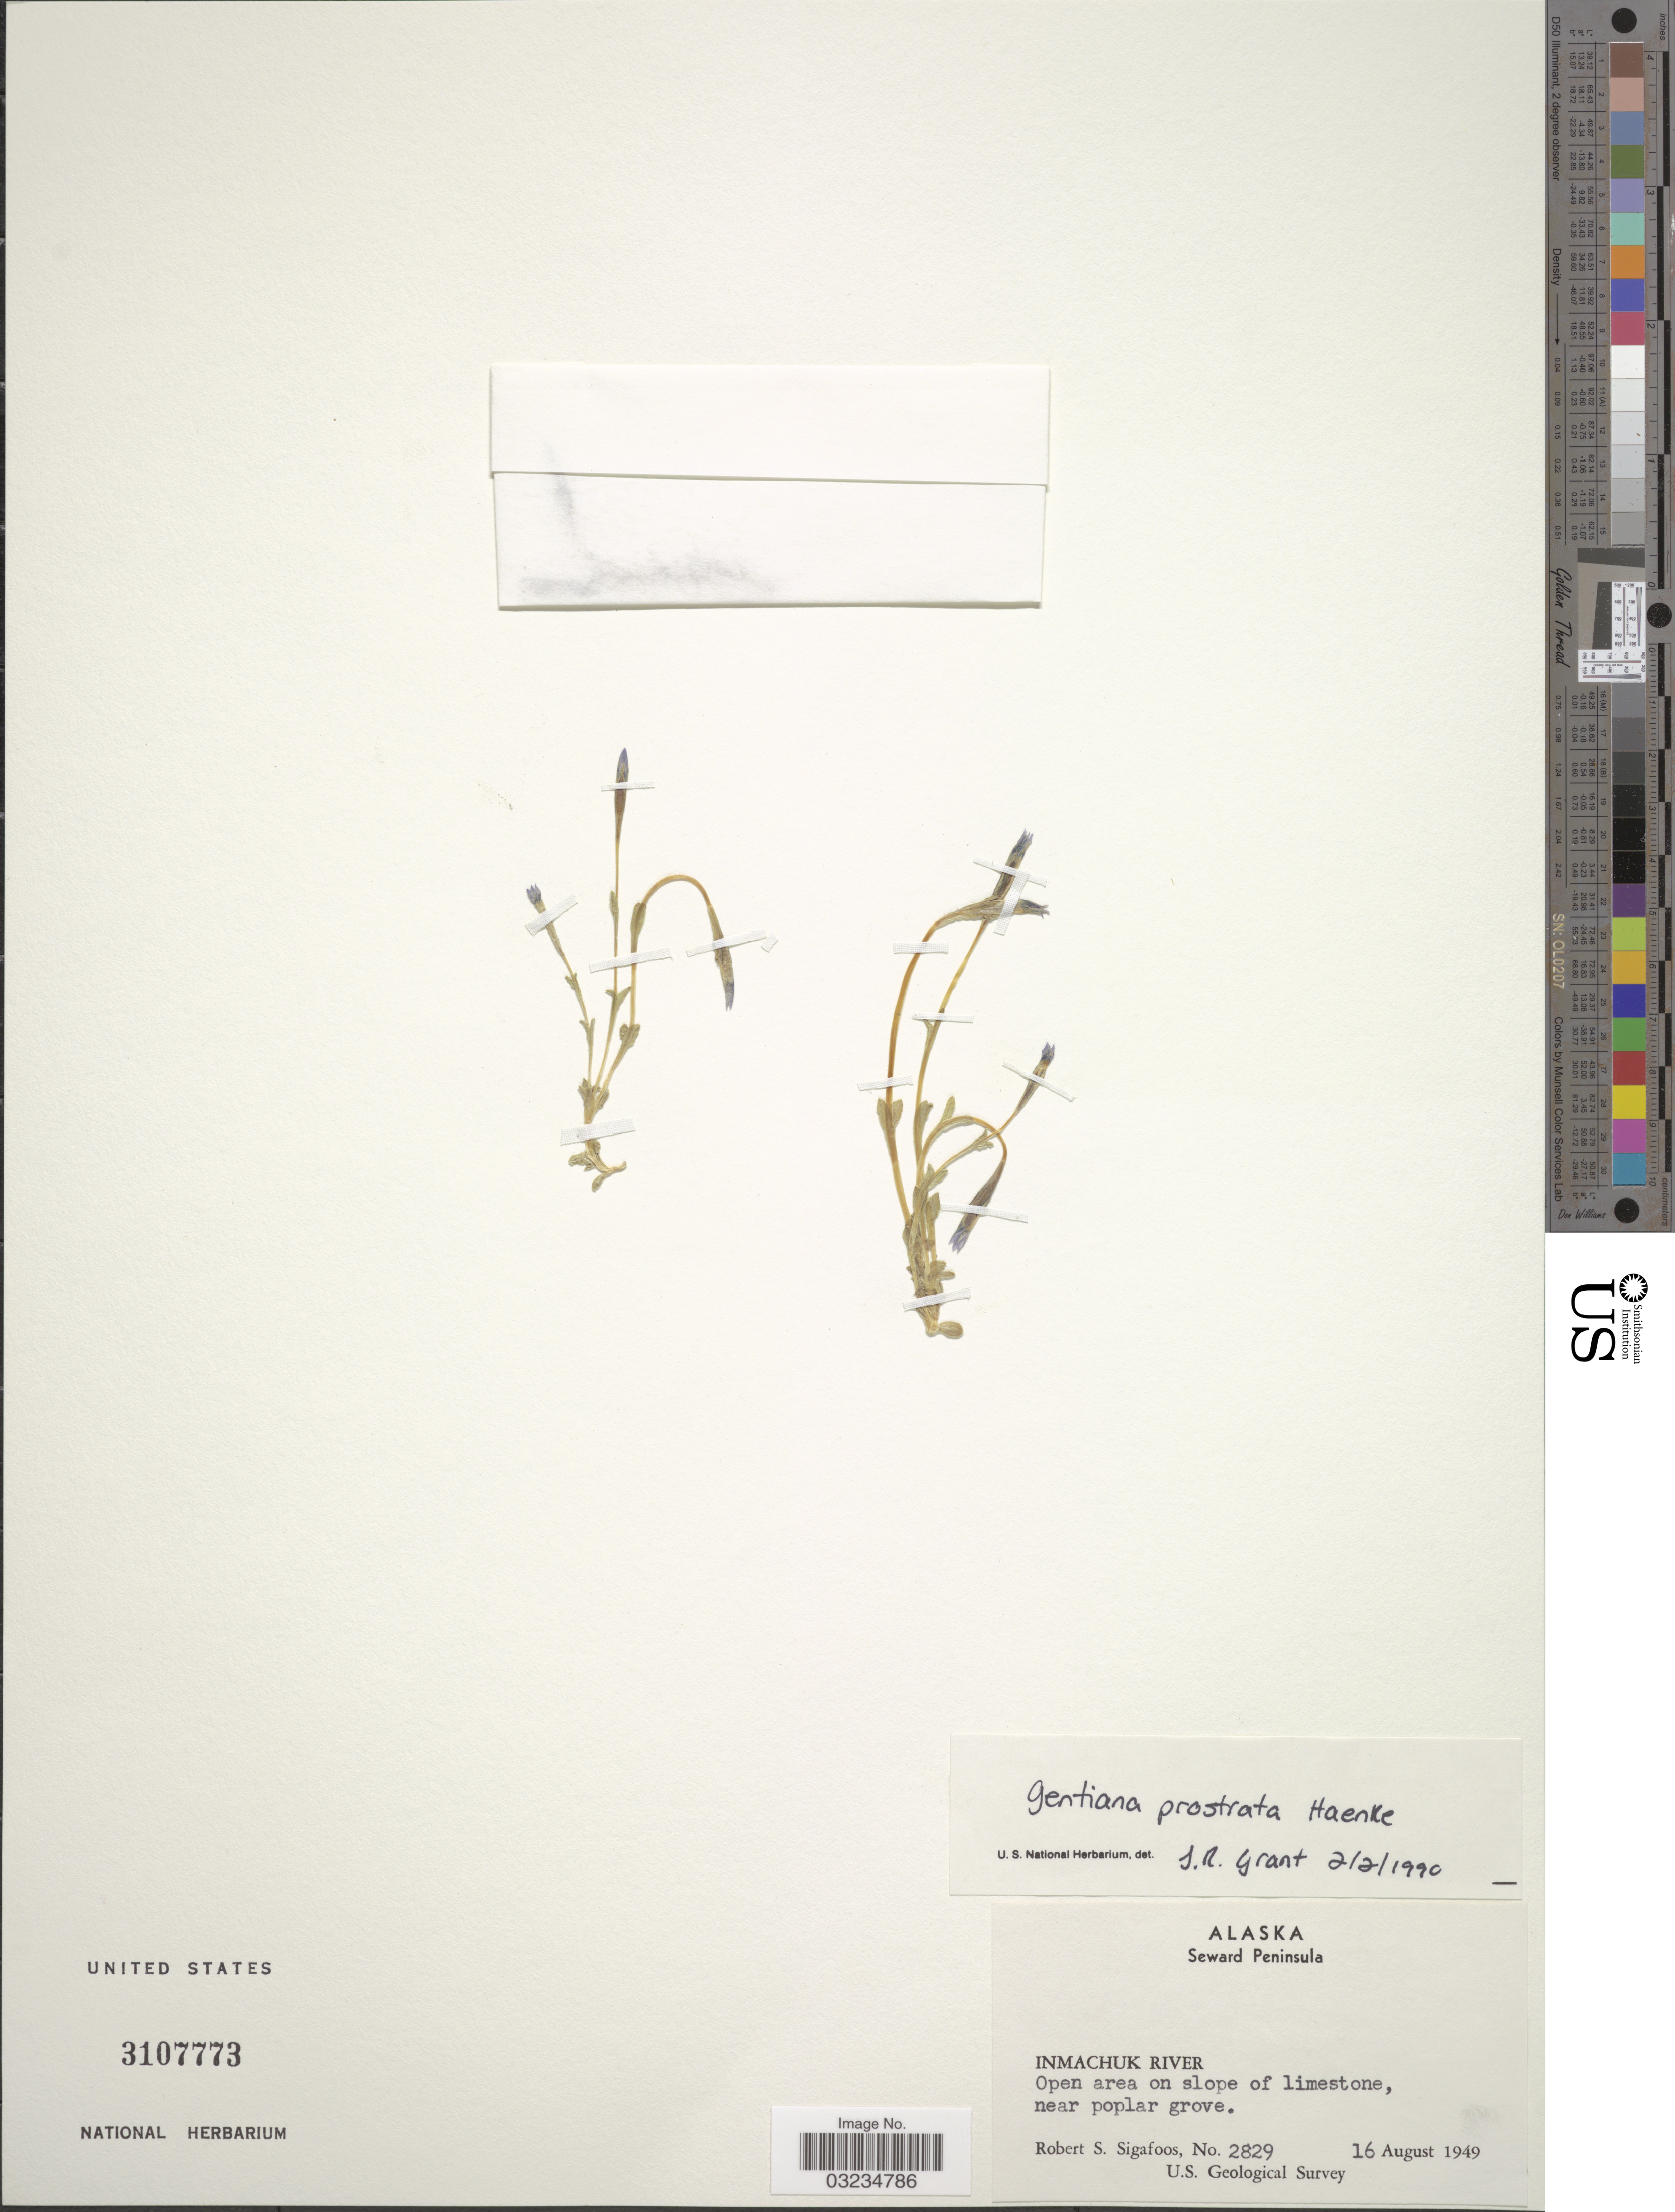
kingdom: Plantae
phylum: Tracheophyta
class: Magnoliopsida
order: Gentianales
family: Gentianaceae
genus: Gentiana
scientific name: Gentiana prostrata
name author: Haenke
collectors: R. Sigafoos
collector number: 2829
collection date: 1949-08-16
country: United States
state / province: Alaska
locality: Seward Peninsula. Inmachuk River. Open area on slope of limestone, near poplar grove.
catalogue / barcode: US 3107773